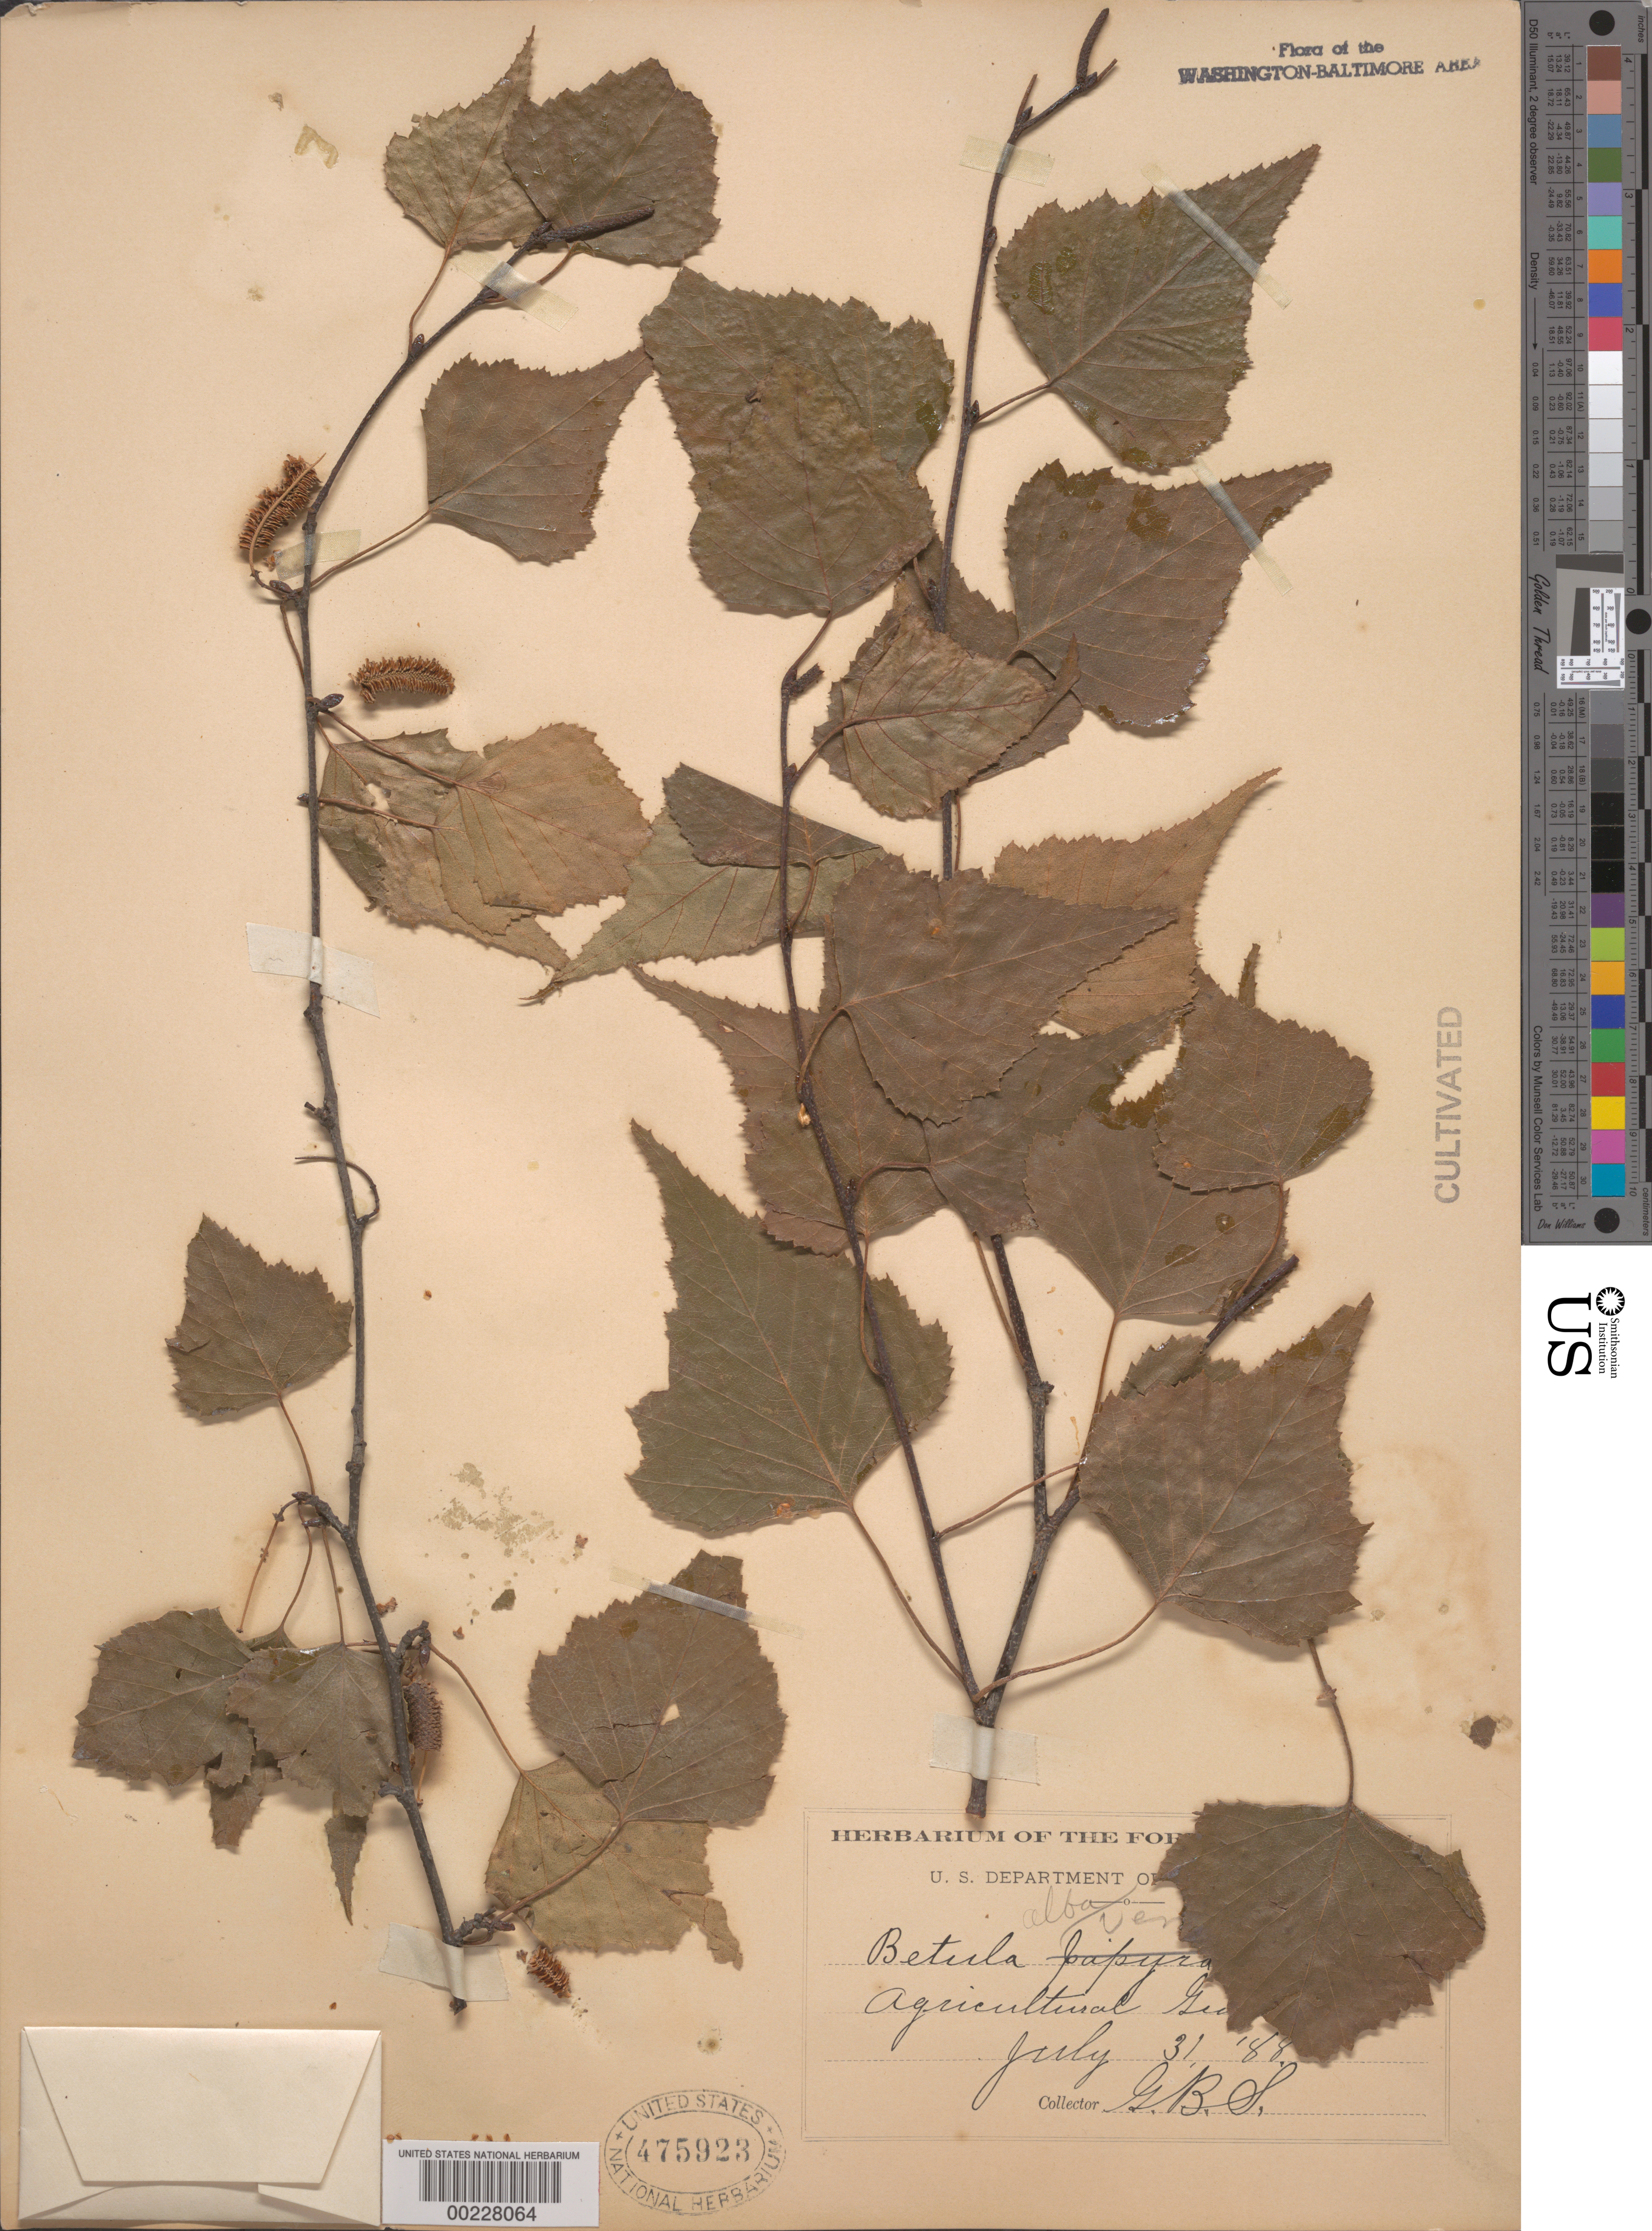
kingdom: Plantae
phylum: Tracheophyta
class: Magnoliopsida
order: Fagales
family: Betulaceae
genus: Betula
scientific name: Betula alba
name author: L.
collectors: G. B. Sudworth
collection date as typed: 31 Jul 1888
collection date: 1888-07-31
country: United States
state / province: District of Columbia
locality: Agricultural grounds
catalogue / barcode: US 475923